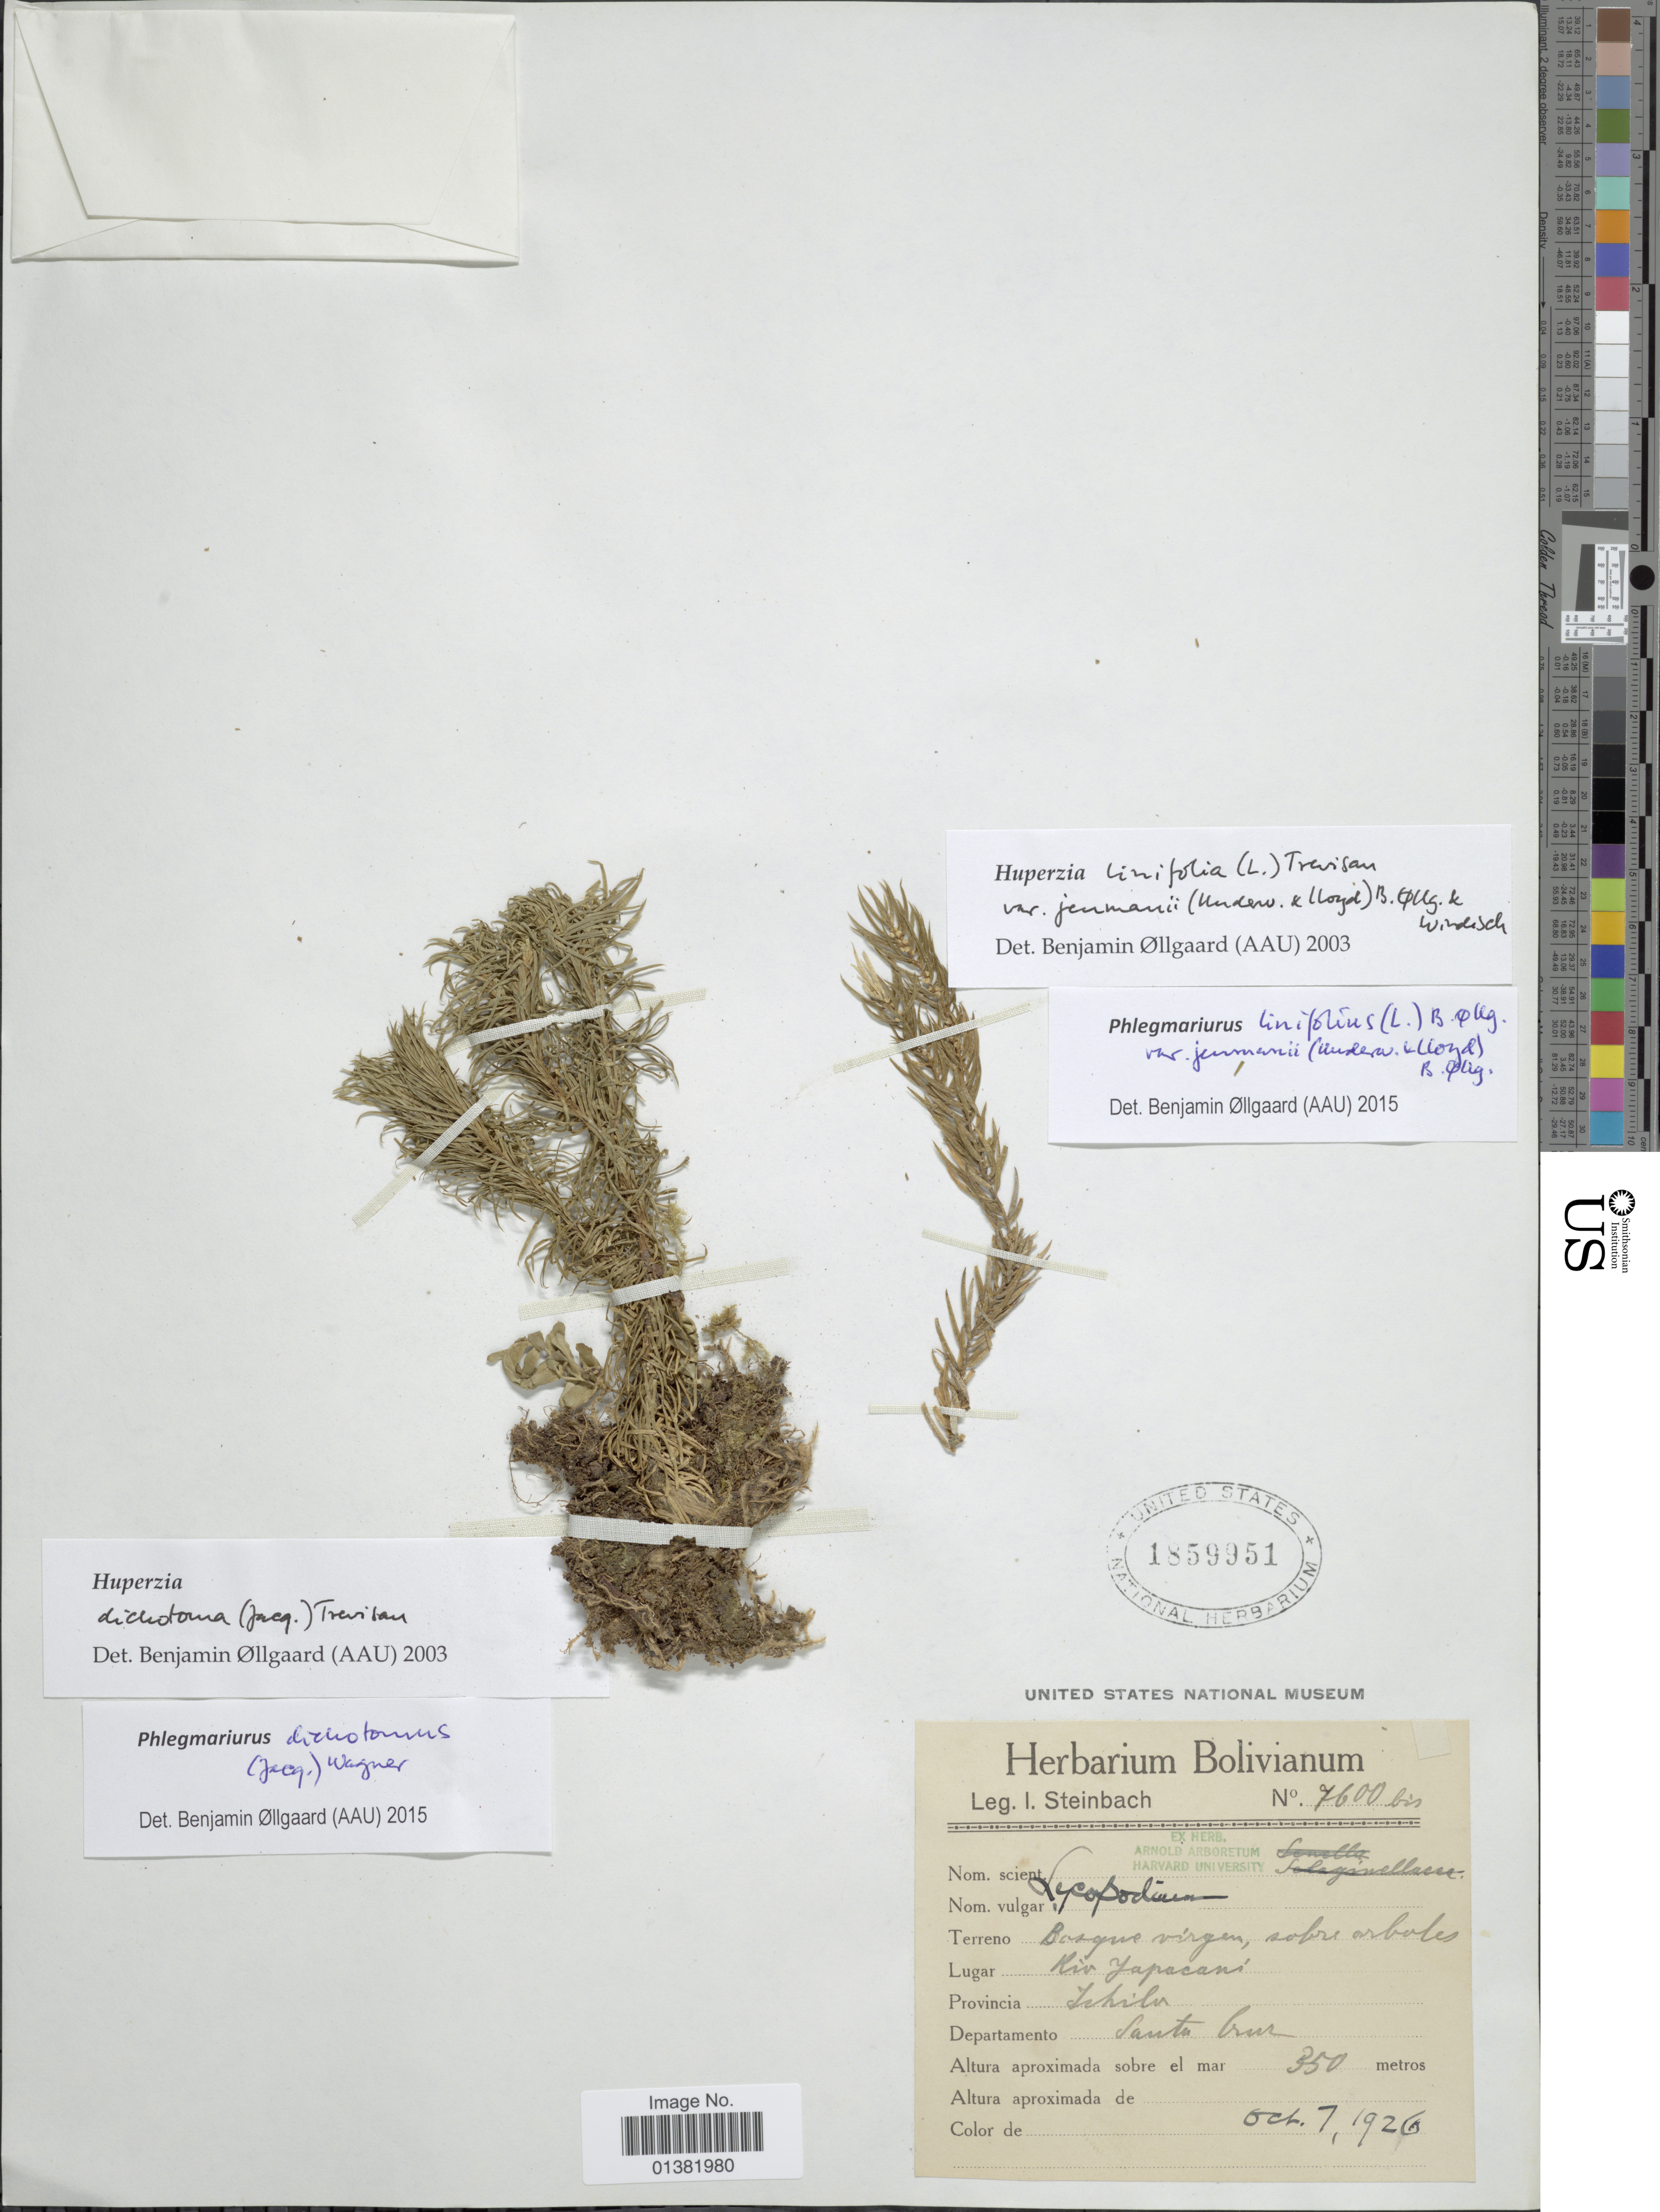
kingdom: Plantae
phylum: Tracheophyta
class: Lycopodiopsida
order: Lycopodiales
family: Lycopodiaceae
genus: Phlegmariurus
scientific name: Phlegmariurus dichotomus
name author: (Jacq.) W.H. Wagner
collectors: I. Steinbach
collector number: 7600bis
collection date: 1926-10-07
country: Bolivia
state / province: Santa Cruz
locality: Rio Yapacaní, Ichilo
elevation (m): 350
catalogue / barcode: US 1859951